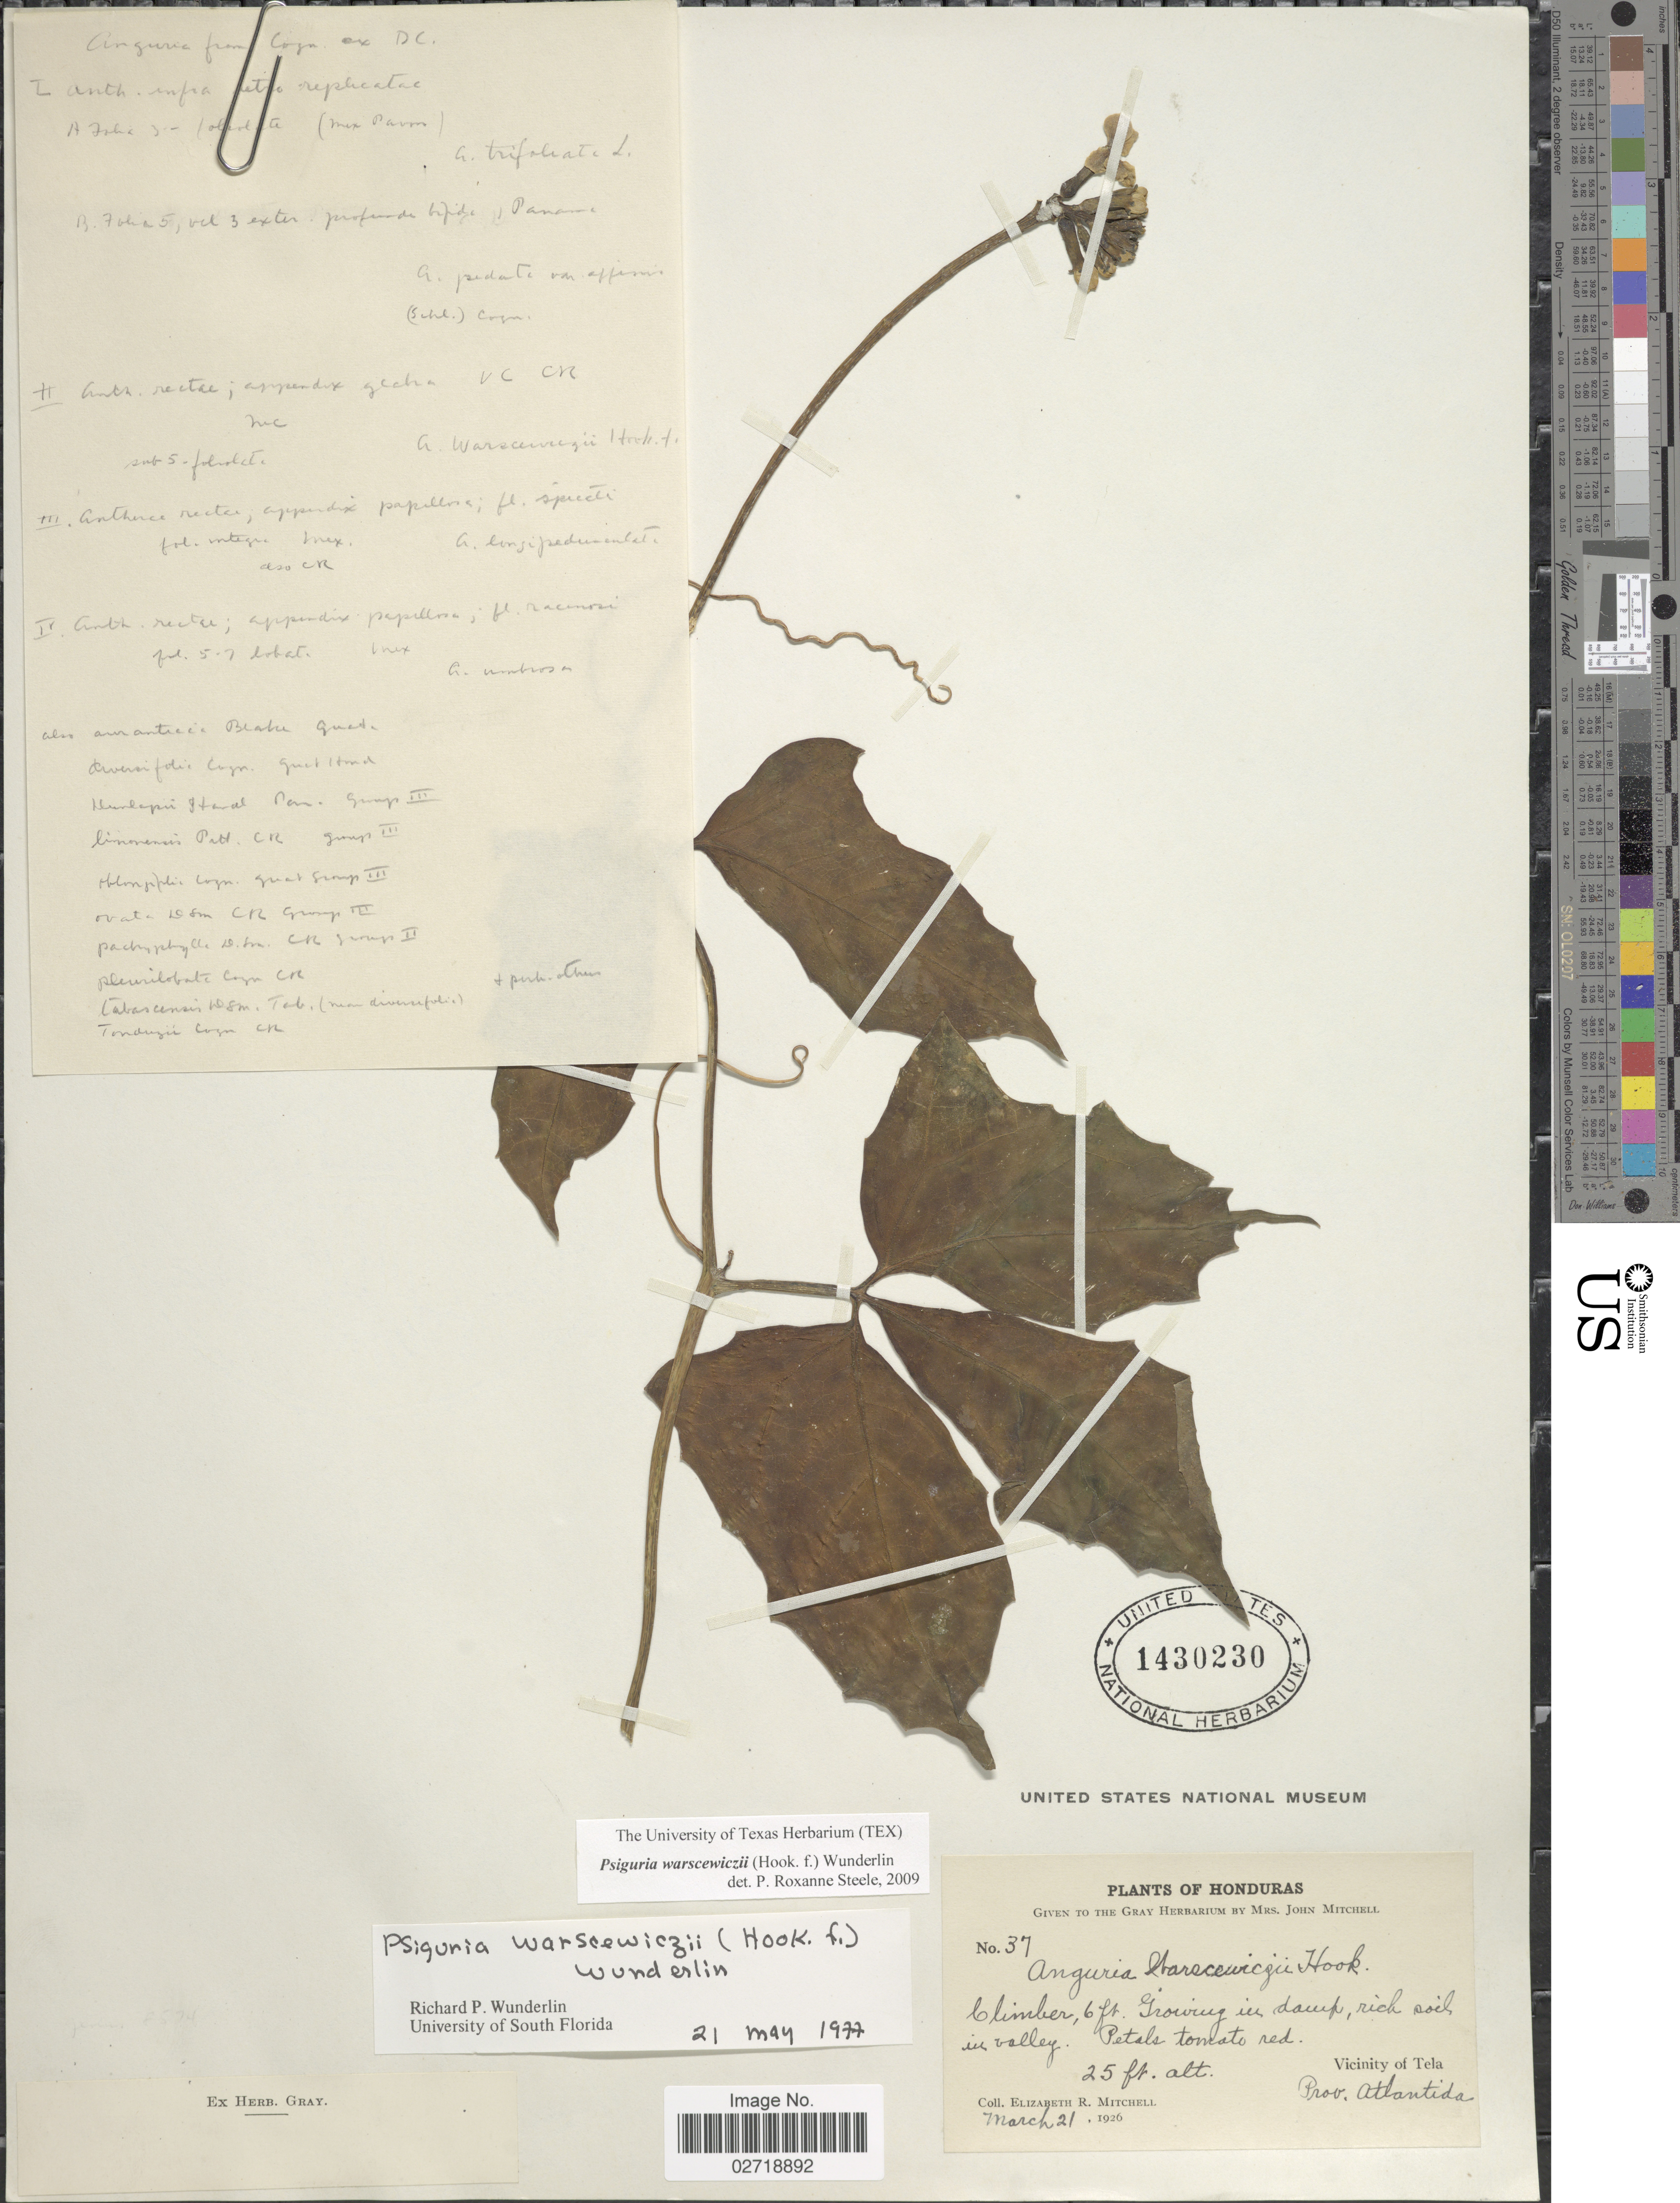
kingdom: Plantae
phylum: Tracheophyta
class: Magnoliopsida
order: Cucurbitales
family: Cucurbitaceae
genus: Psiguria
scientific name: Psiguria warscewiczii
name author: (Hook. f.) Wunderlin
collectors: E. Mitchell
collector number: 37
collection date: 1926-03-21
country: Honduras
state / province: Atlántida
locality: Vicinity of Tela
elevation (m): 8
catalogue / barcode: US 1430230